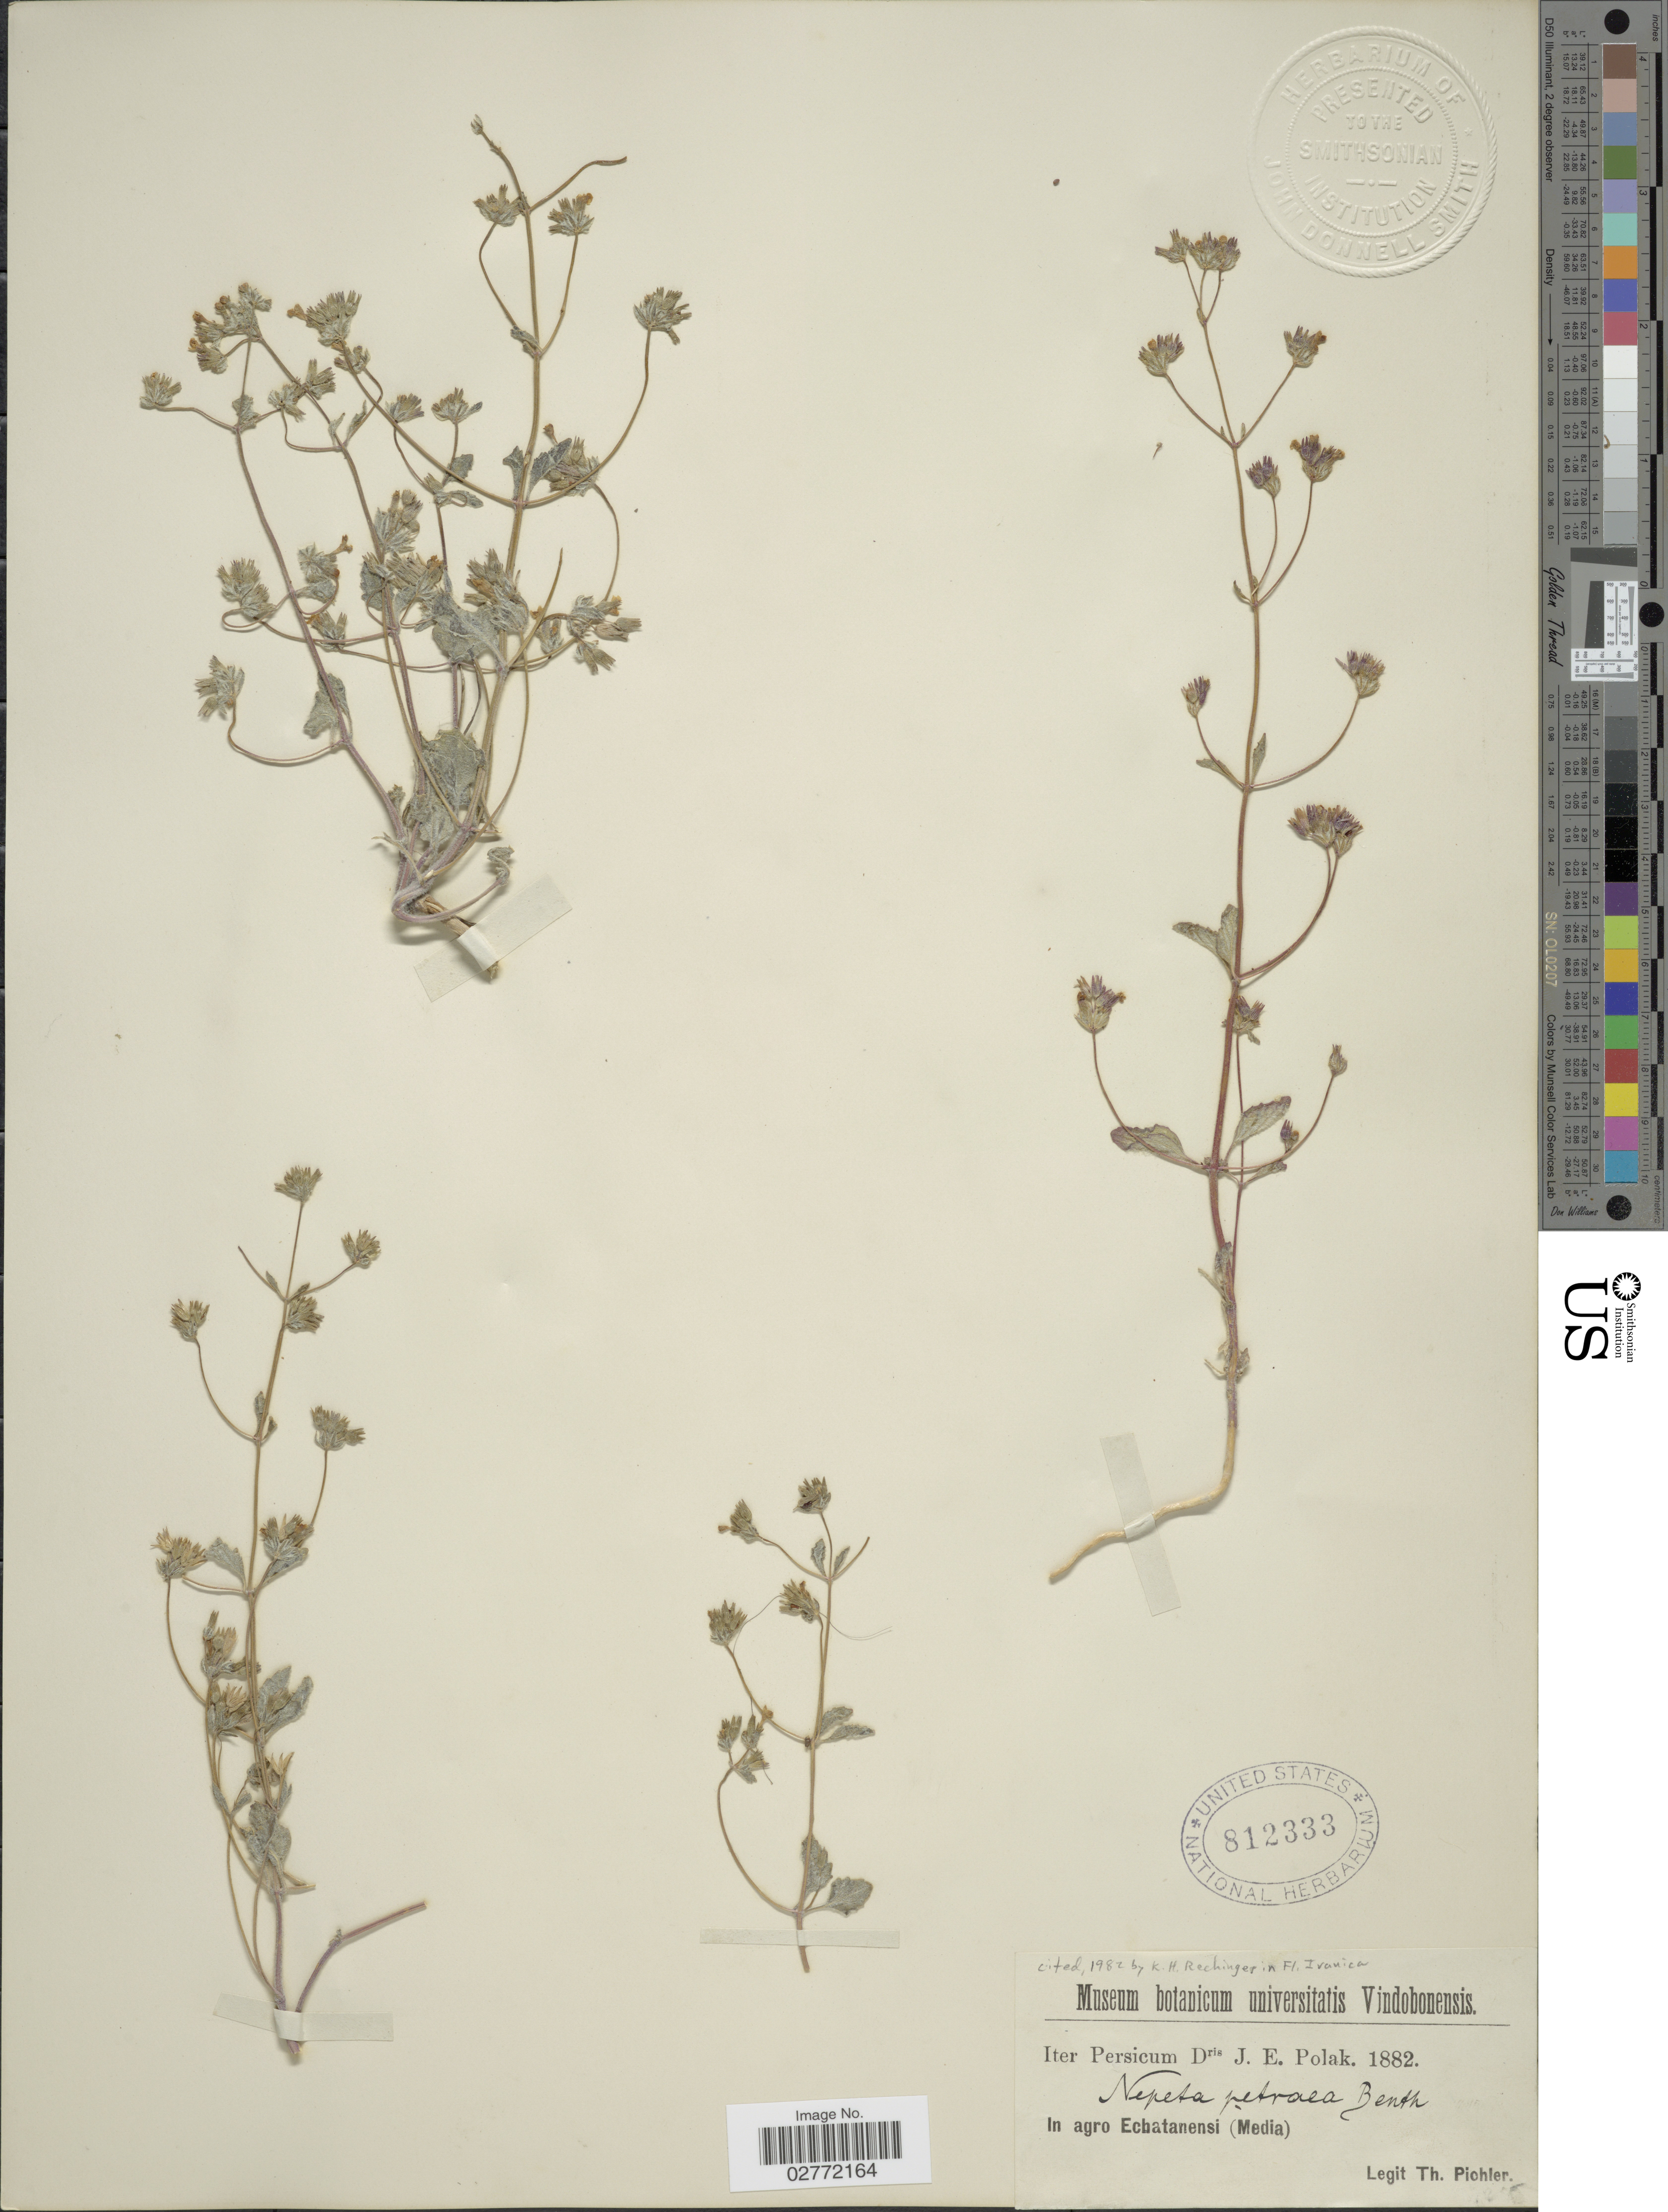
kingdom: Plantae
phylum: Tracheophyta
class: Magnoliopsida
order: Lamiales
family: Lamiaceae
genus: Nepeta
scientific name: Nepeta petraea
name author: Benth.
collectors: T. Pichler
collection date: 1882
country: Iran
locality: Iter Persicum, In agro Ecbatanensi (Media).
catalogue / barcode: US 812333